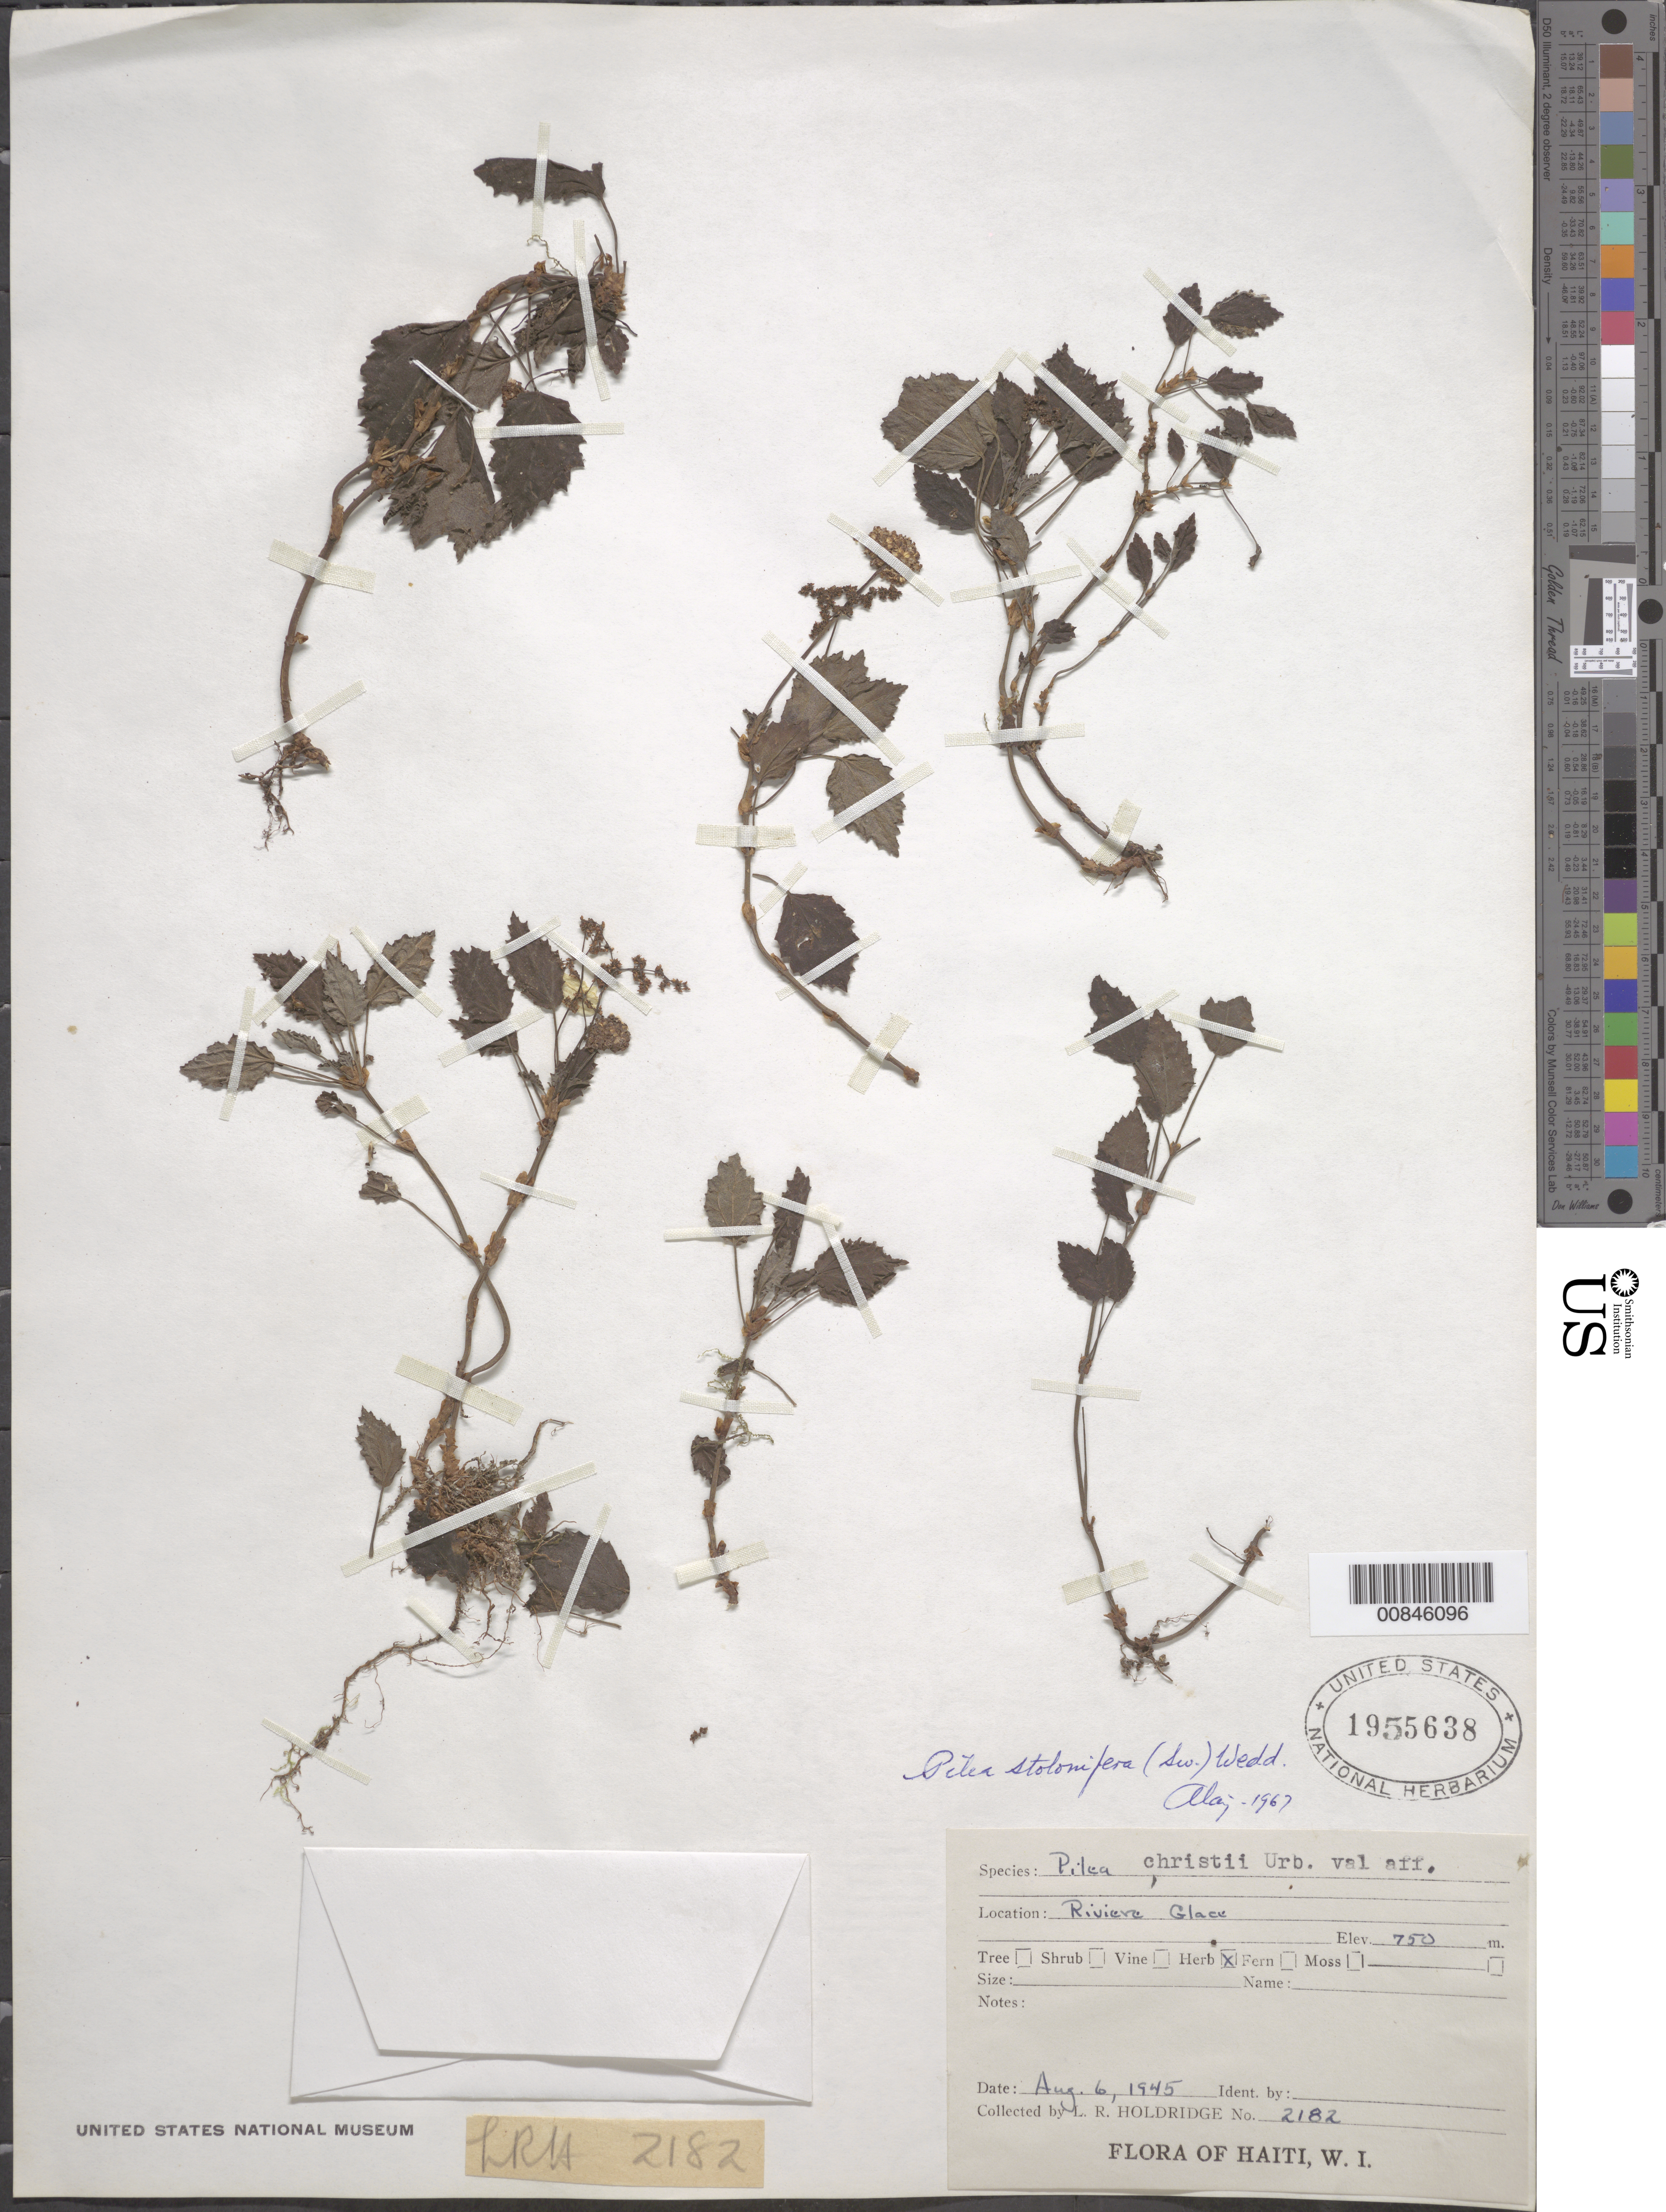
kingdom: Plantae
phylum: Tracheophyta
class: Magnoliopsida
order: Rosales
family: Urticaceae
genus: Pilea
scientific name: Pilea stolonifera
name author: (Sw.) Wedd.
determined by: Liogier, Alain H.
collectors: L. Holdridge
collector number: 2182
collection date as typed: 06 Aug 1945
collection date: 1945-08-06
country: Haiti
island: Hispaniola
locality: Riviére Glace.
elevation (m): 750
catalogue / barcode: US 1955638